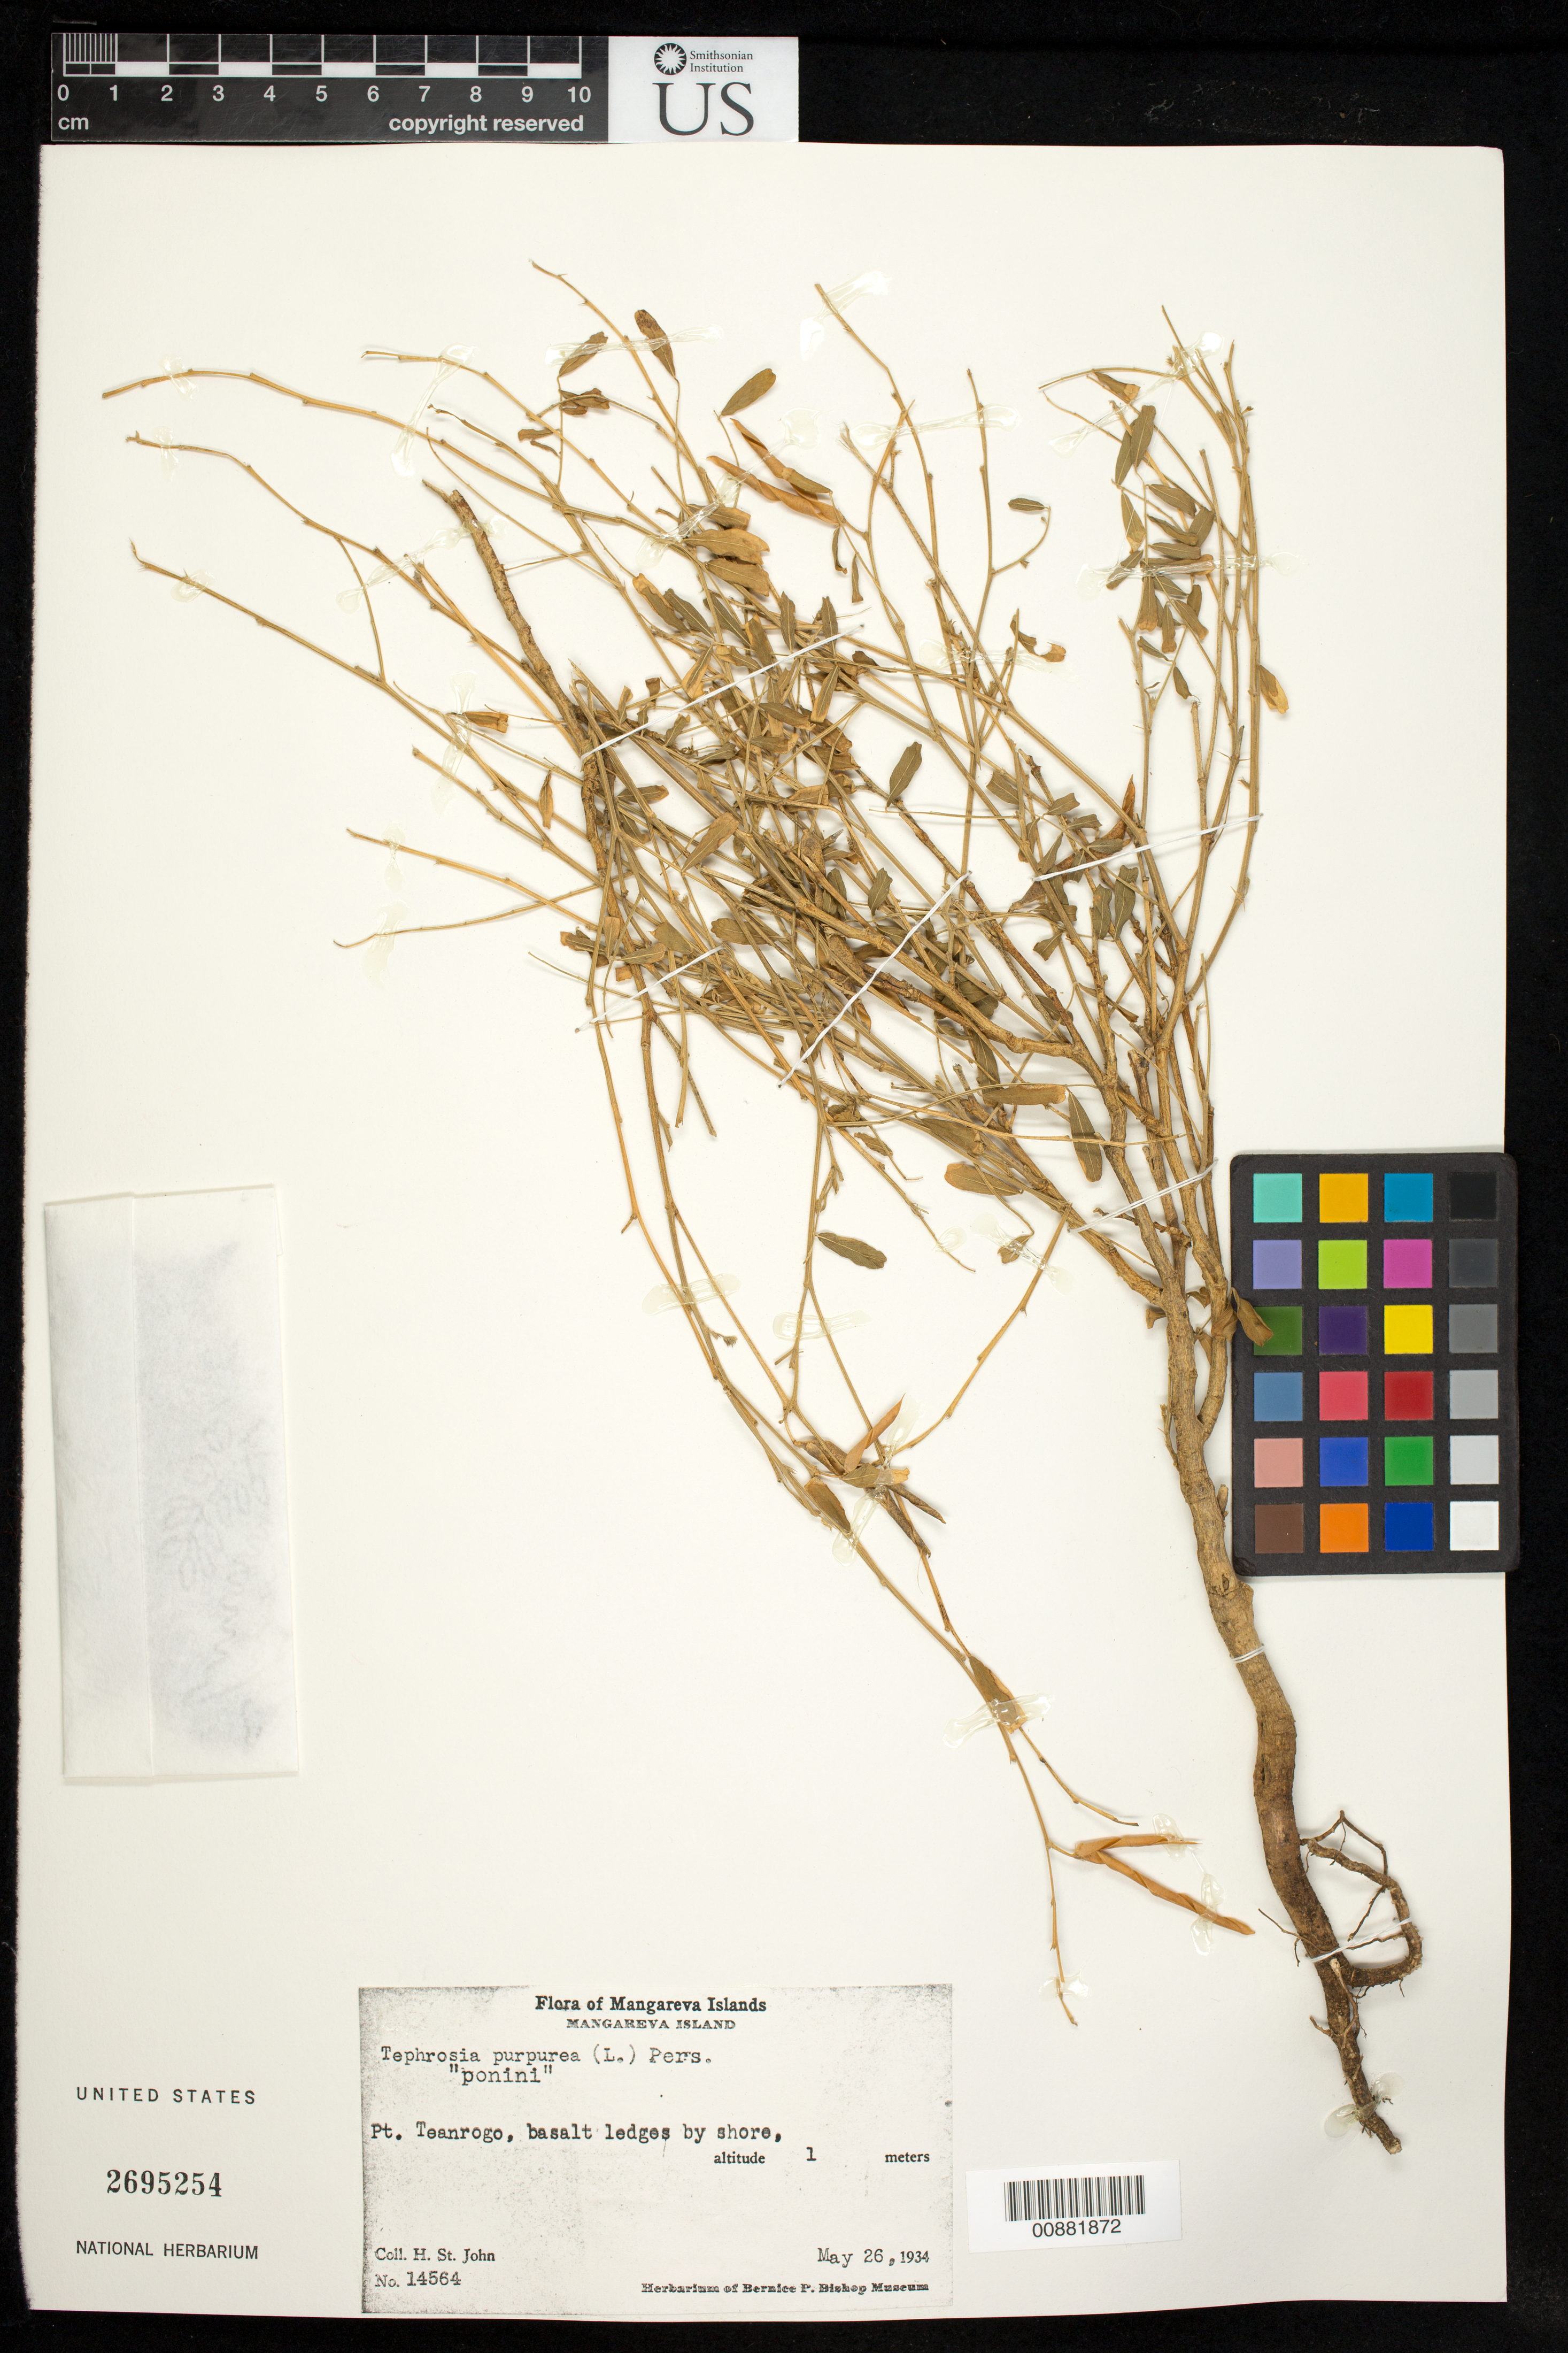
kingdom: Plantae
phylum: Tracheophyta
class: Magnoliopsida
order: Fabales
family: Fabaceae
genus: Tephrosia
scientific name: Tephrosia purpurea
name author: (L.) Pers.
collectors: H. St. John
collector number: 14564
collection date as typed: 26 May 1934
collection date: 1934-05-26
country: French Polynesia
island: Mangareva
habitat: besalt ledges by shore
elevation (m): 1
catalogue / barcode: US 2695254